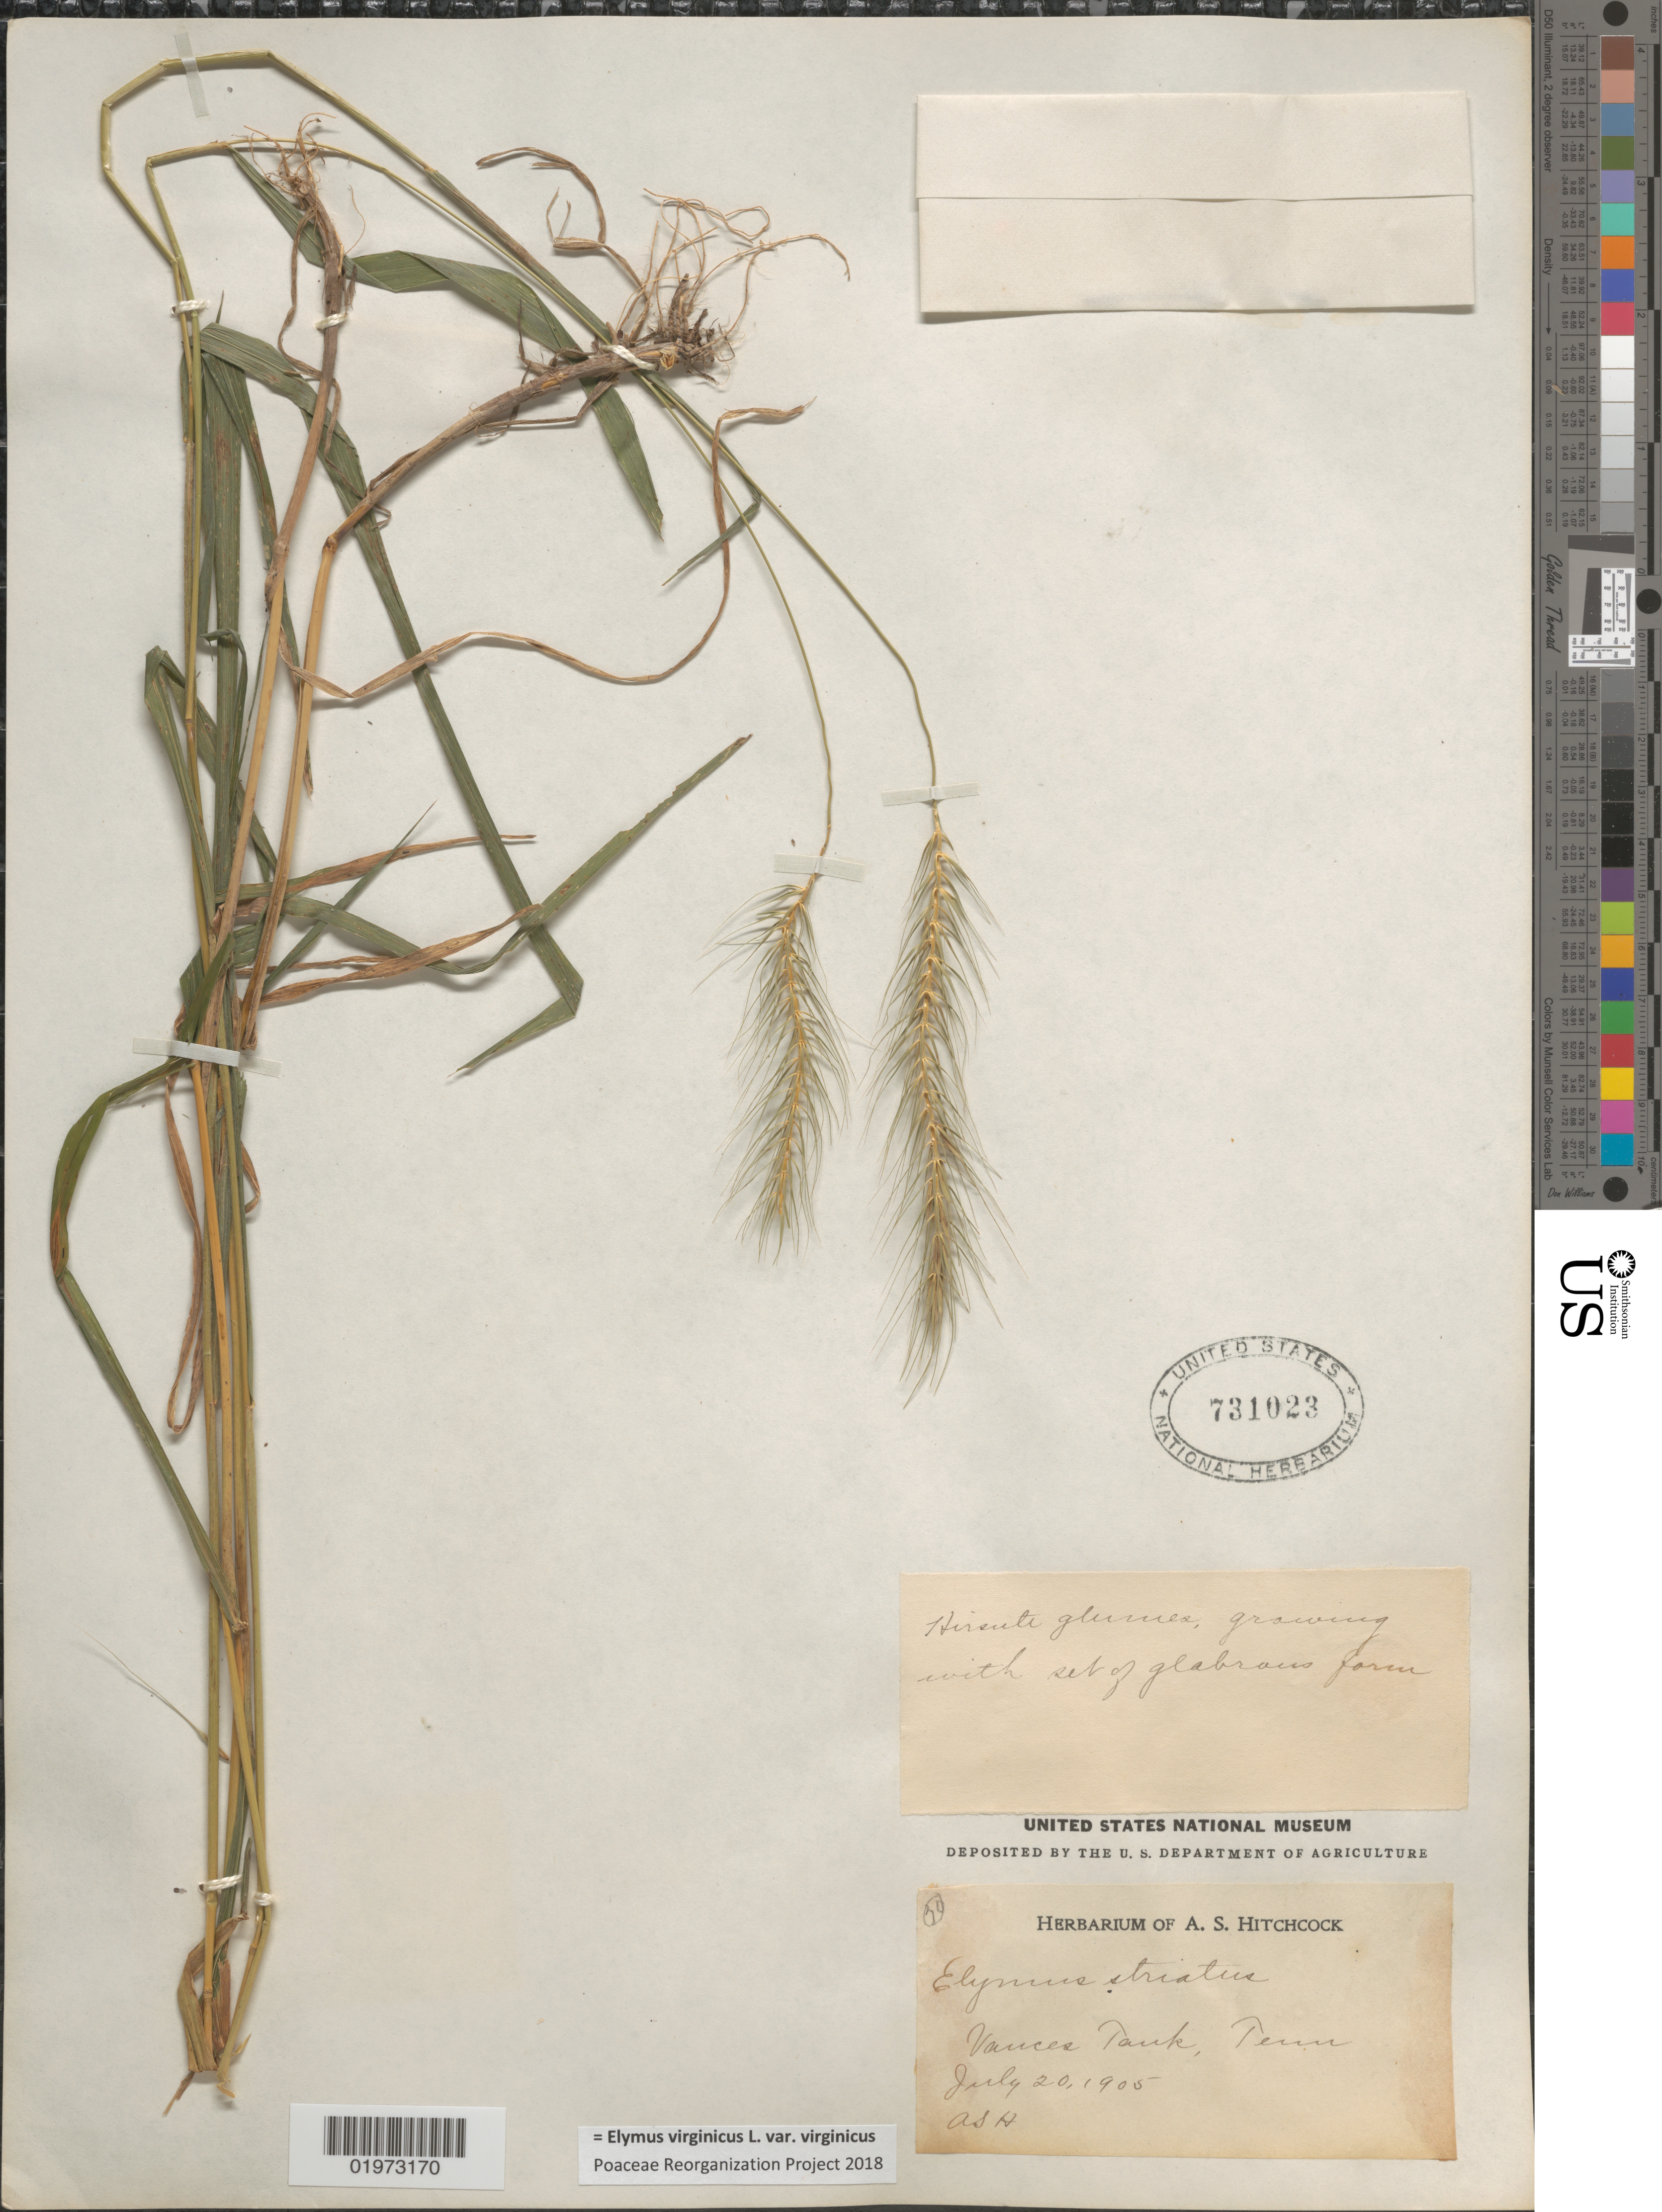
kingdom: Plantae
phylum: Tracheophyta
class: Liliopsida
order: Poales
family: Poaceae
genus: Elymus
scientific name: Elymus virginicus var. virginicus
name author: L.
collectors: A. S. Hitchcock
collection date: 1905-07-20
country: United States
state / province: Tennessee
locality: Vances Tank.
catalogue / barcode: US 731023